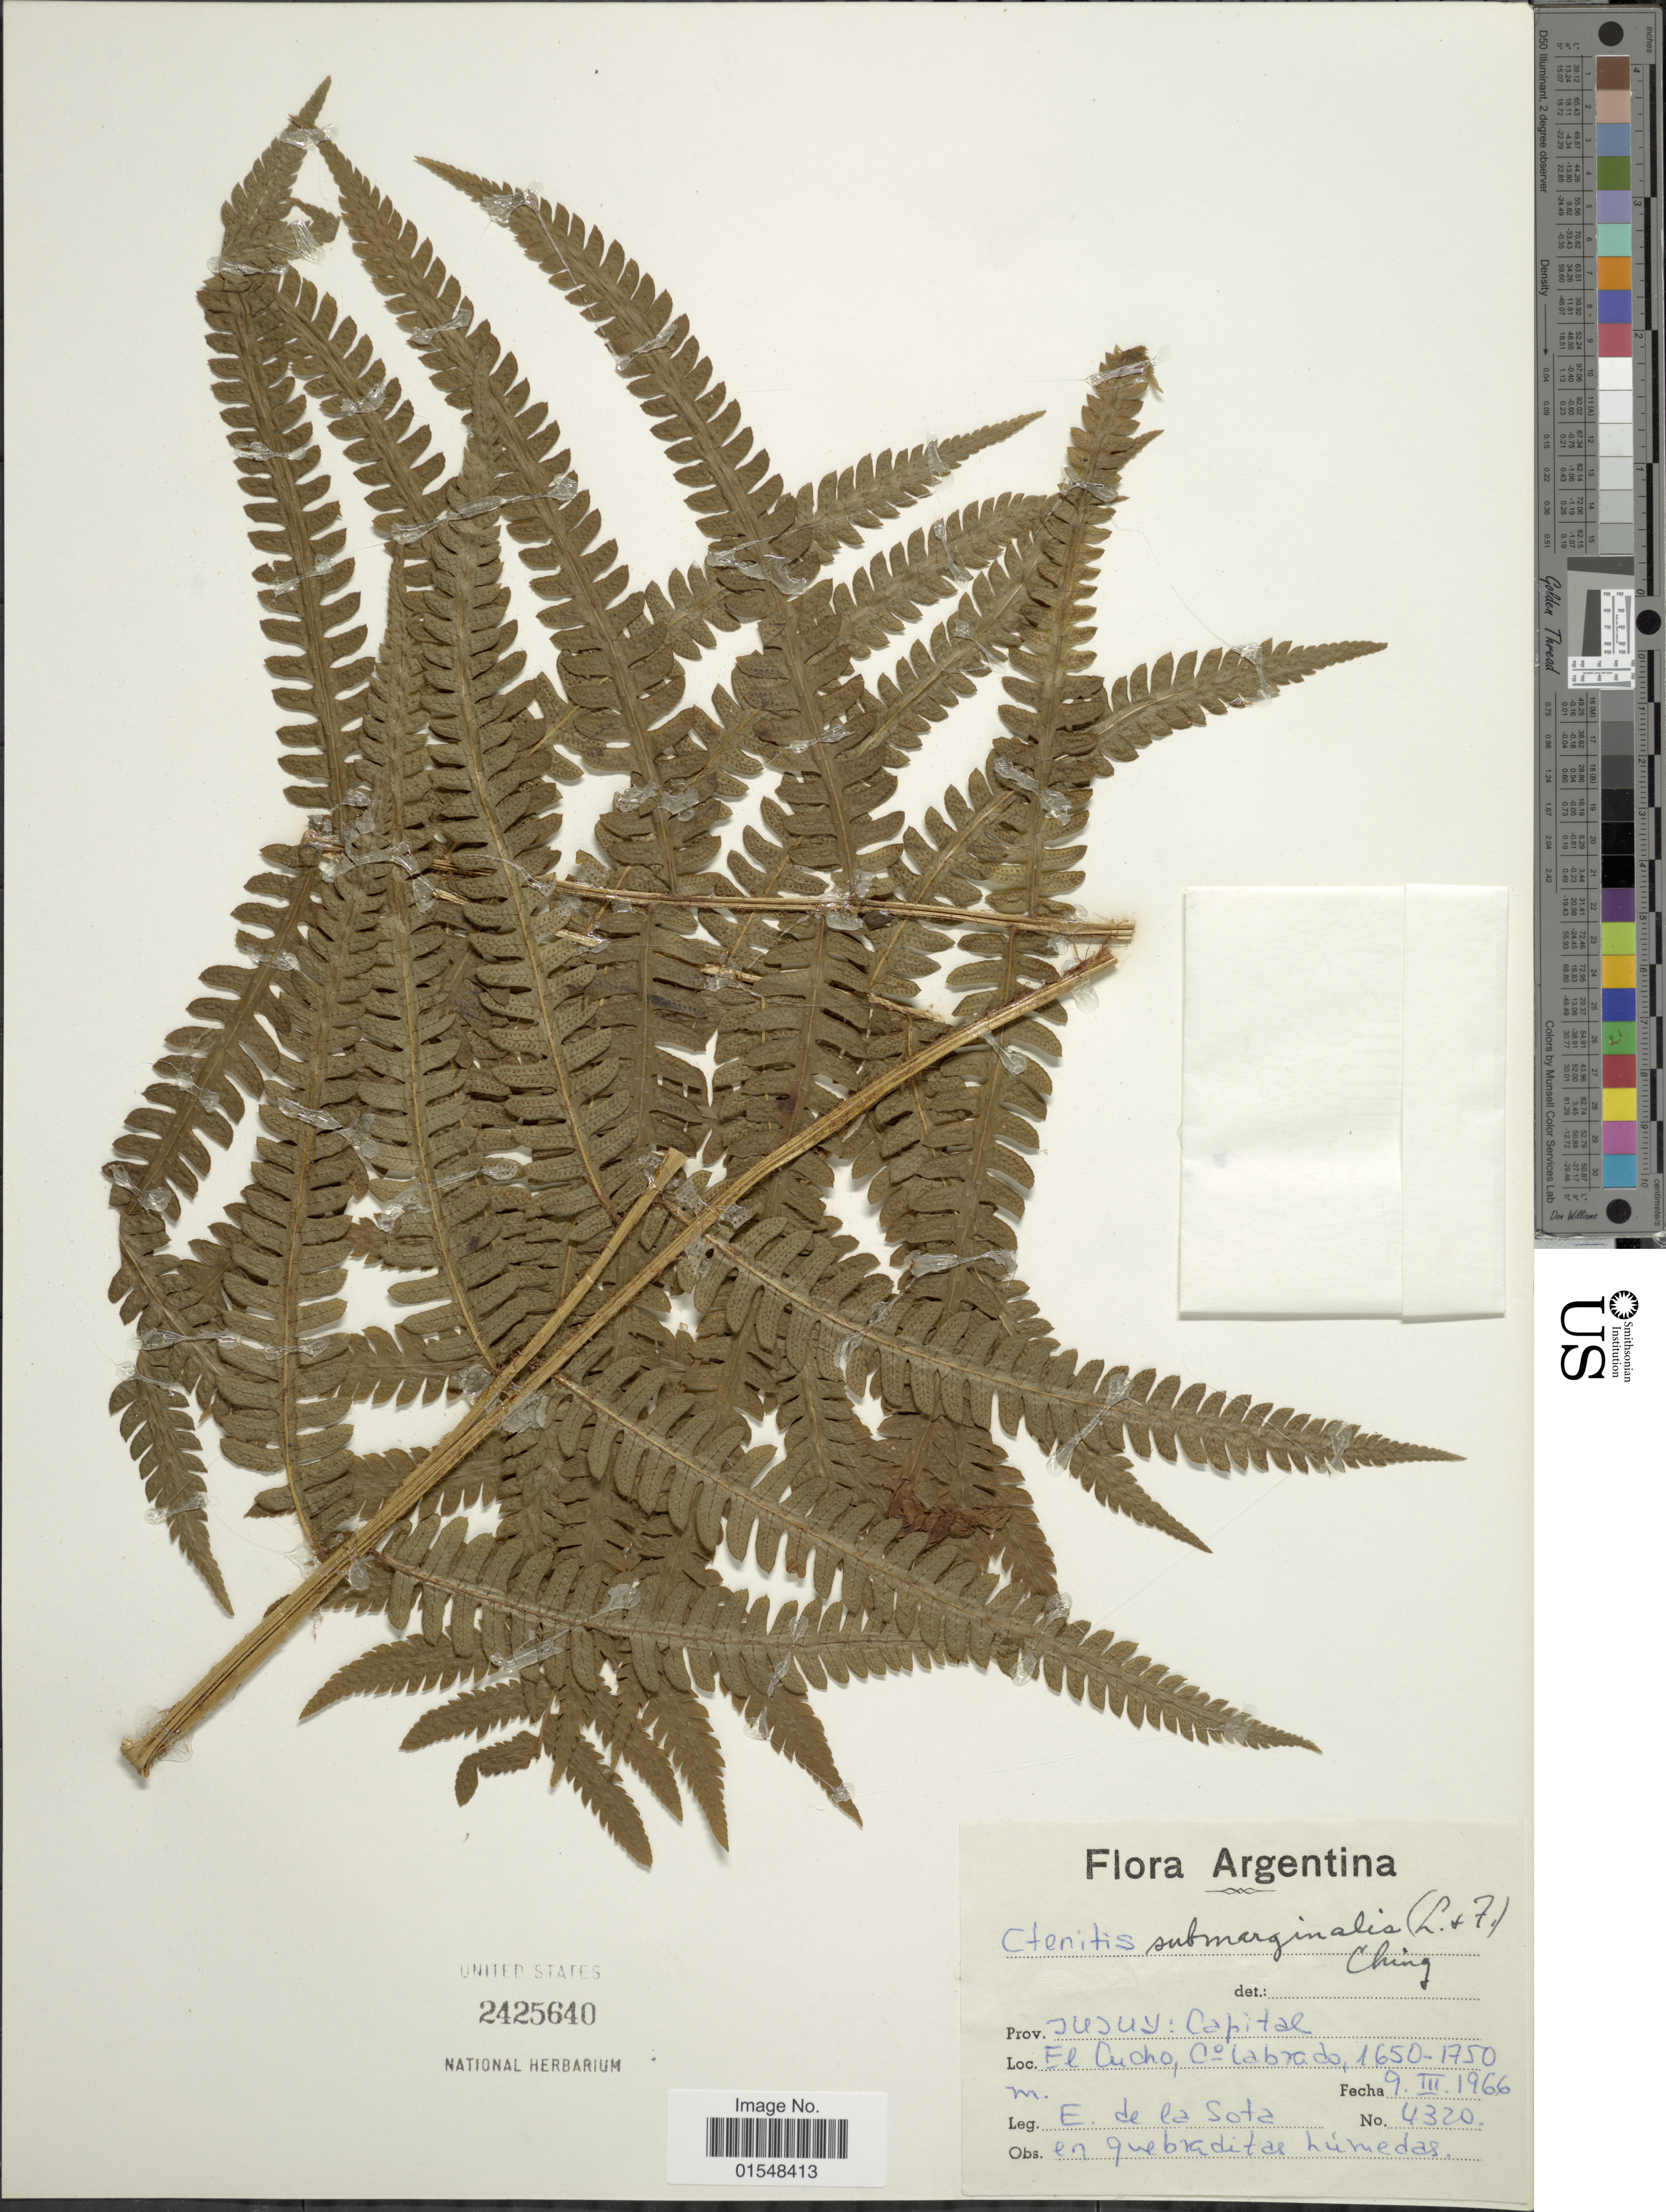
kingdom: Plantae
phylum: Tracheophyta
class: Polypodiopsida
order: Polypodiales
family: Dryopteridaceae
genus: Ctenitis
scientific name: Ctenitis submarginalis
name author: (Langsd. & Fisch.) Ching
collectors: E. R. de la Sota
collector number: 4320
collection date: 1966-03-09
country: Argentina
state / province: Jujuy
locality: Capital, El Cucho, co. Labrado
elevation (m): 1650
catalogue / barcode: US 2425640